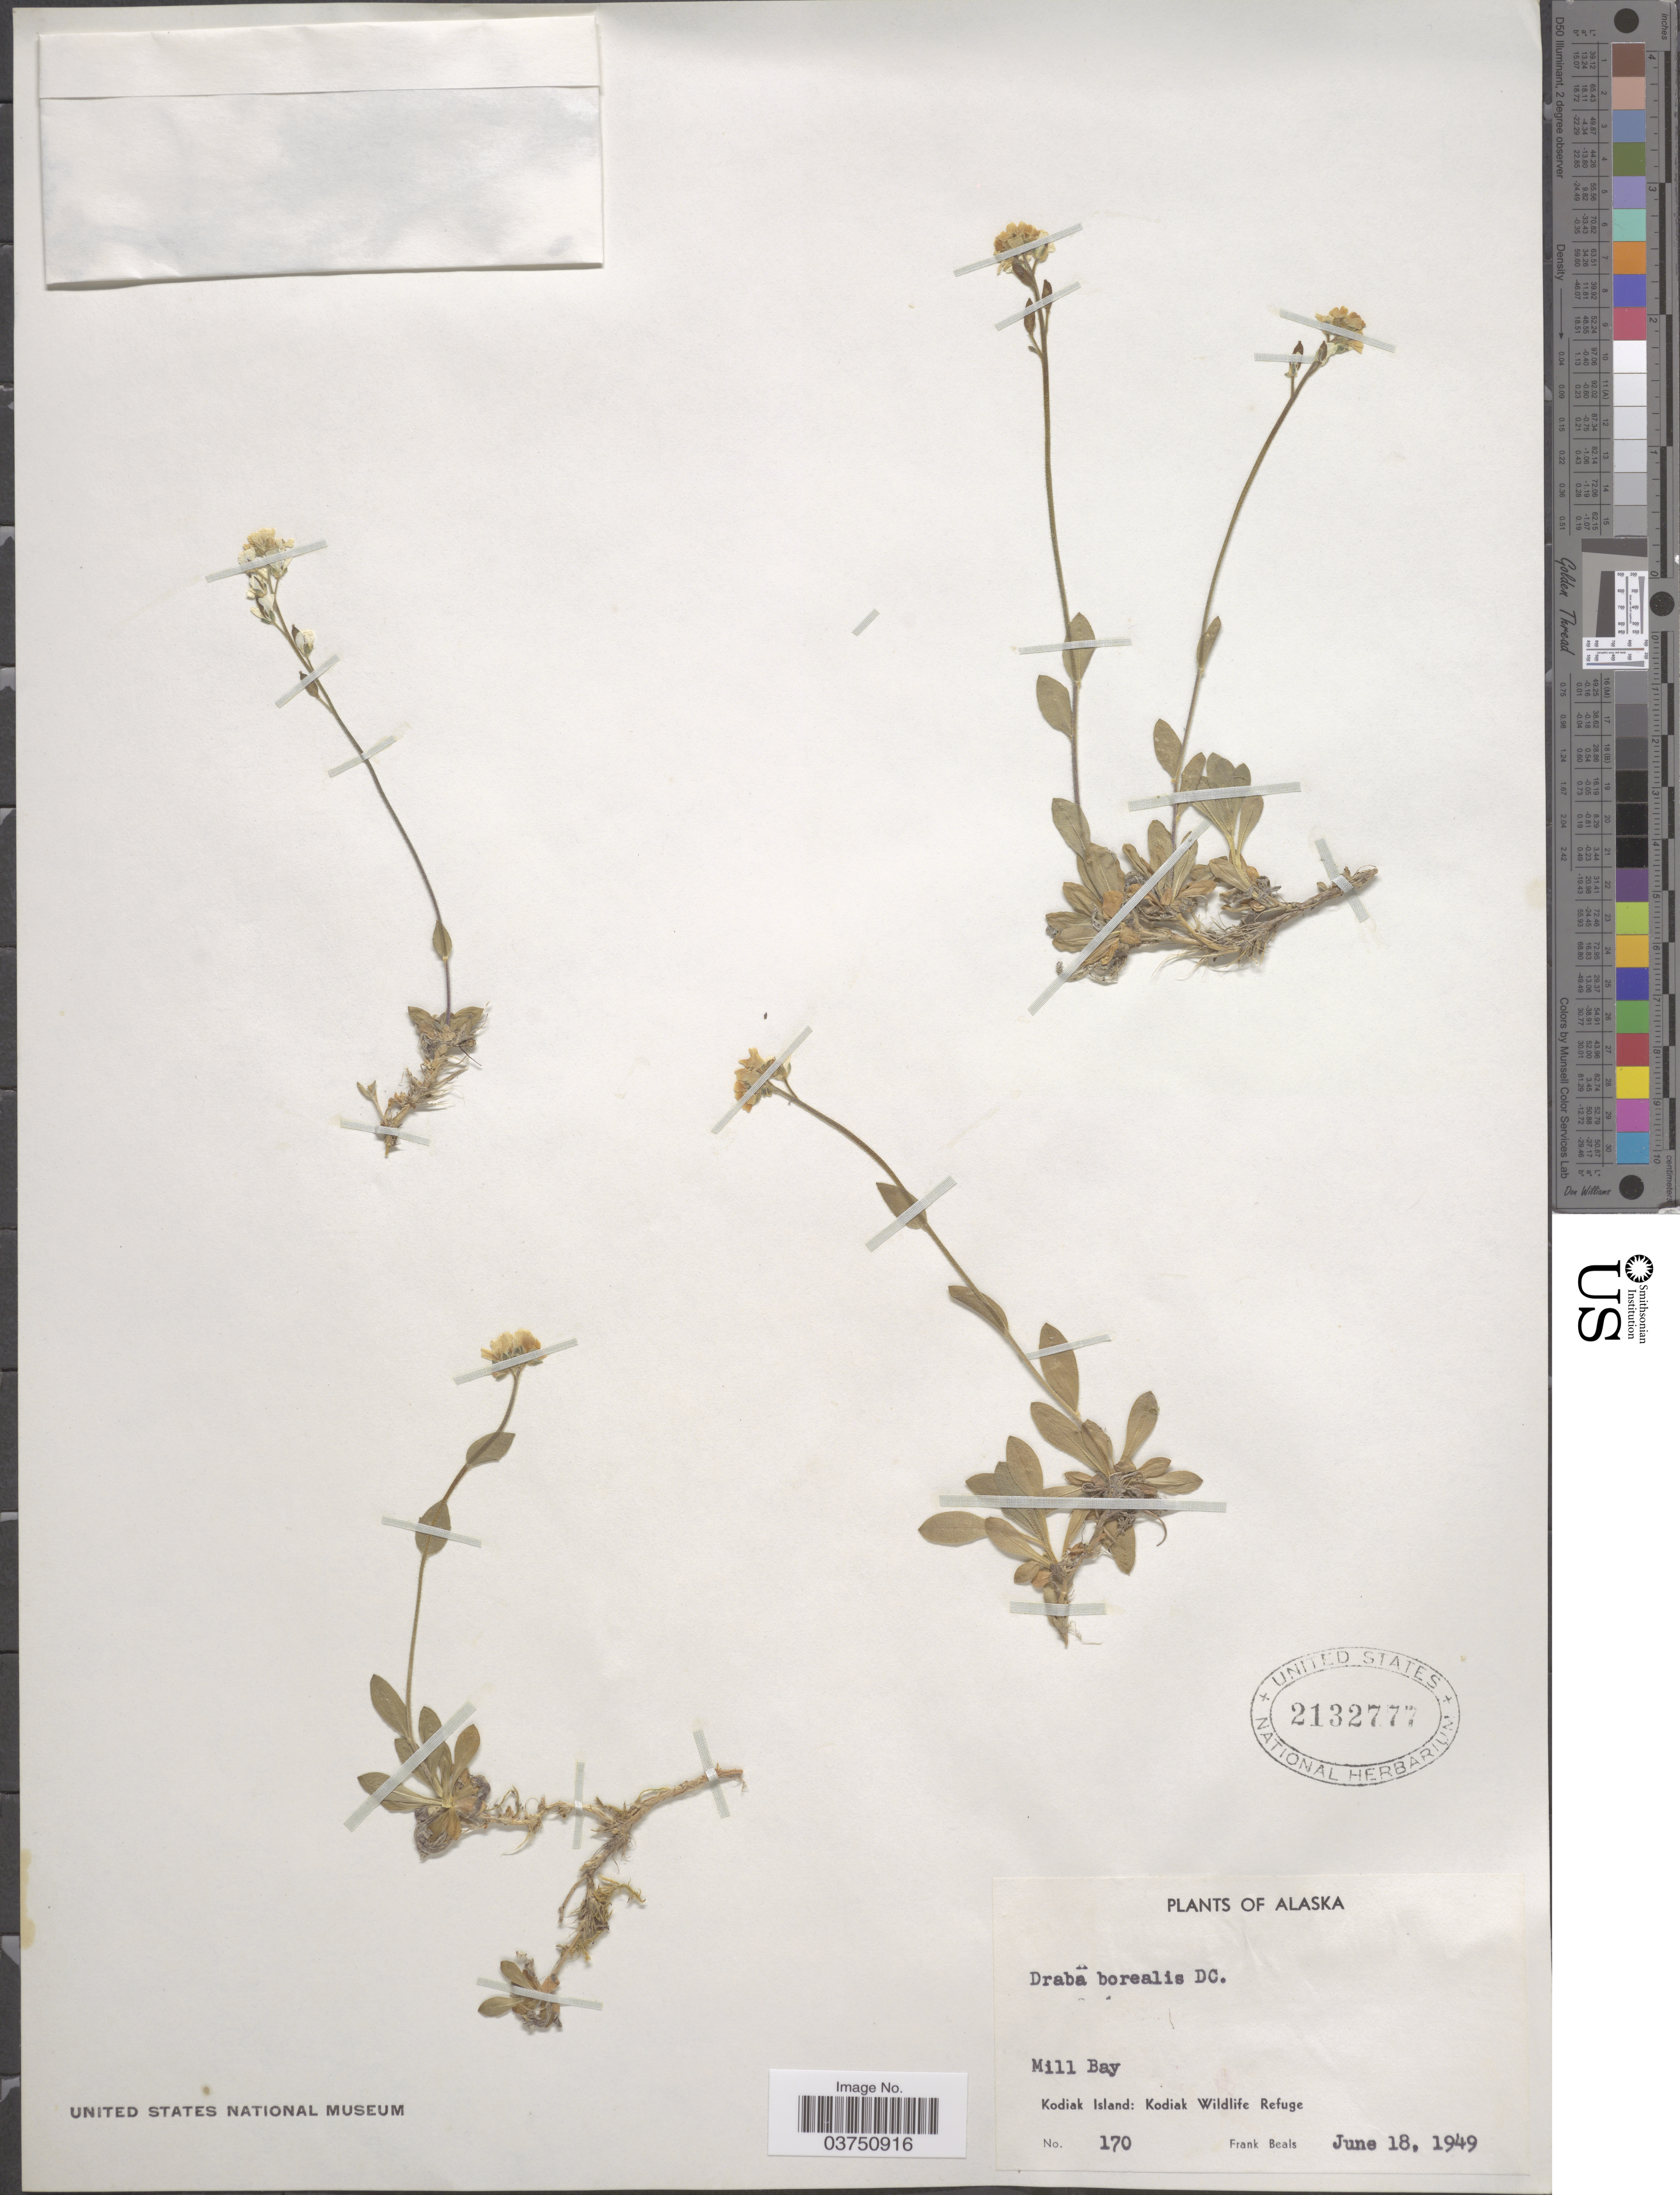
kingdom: Plantae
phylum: Tracheophyta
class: Magnoliopsida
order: Brassicales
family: Brassicaceae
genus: Draba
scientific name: Draba borealis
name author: DC.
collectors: F. Beals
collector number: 170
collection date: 1949-06-18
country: United States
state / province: Alaska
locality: Mill Bay. Kodiak Island: Kodiak Wildlife Refuge.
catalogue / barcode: US 2132777